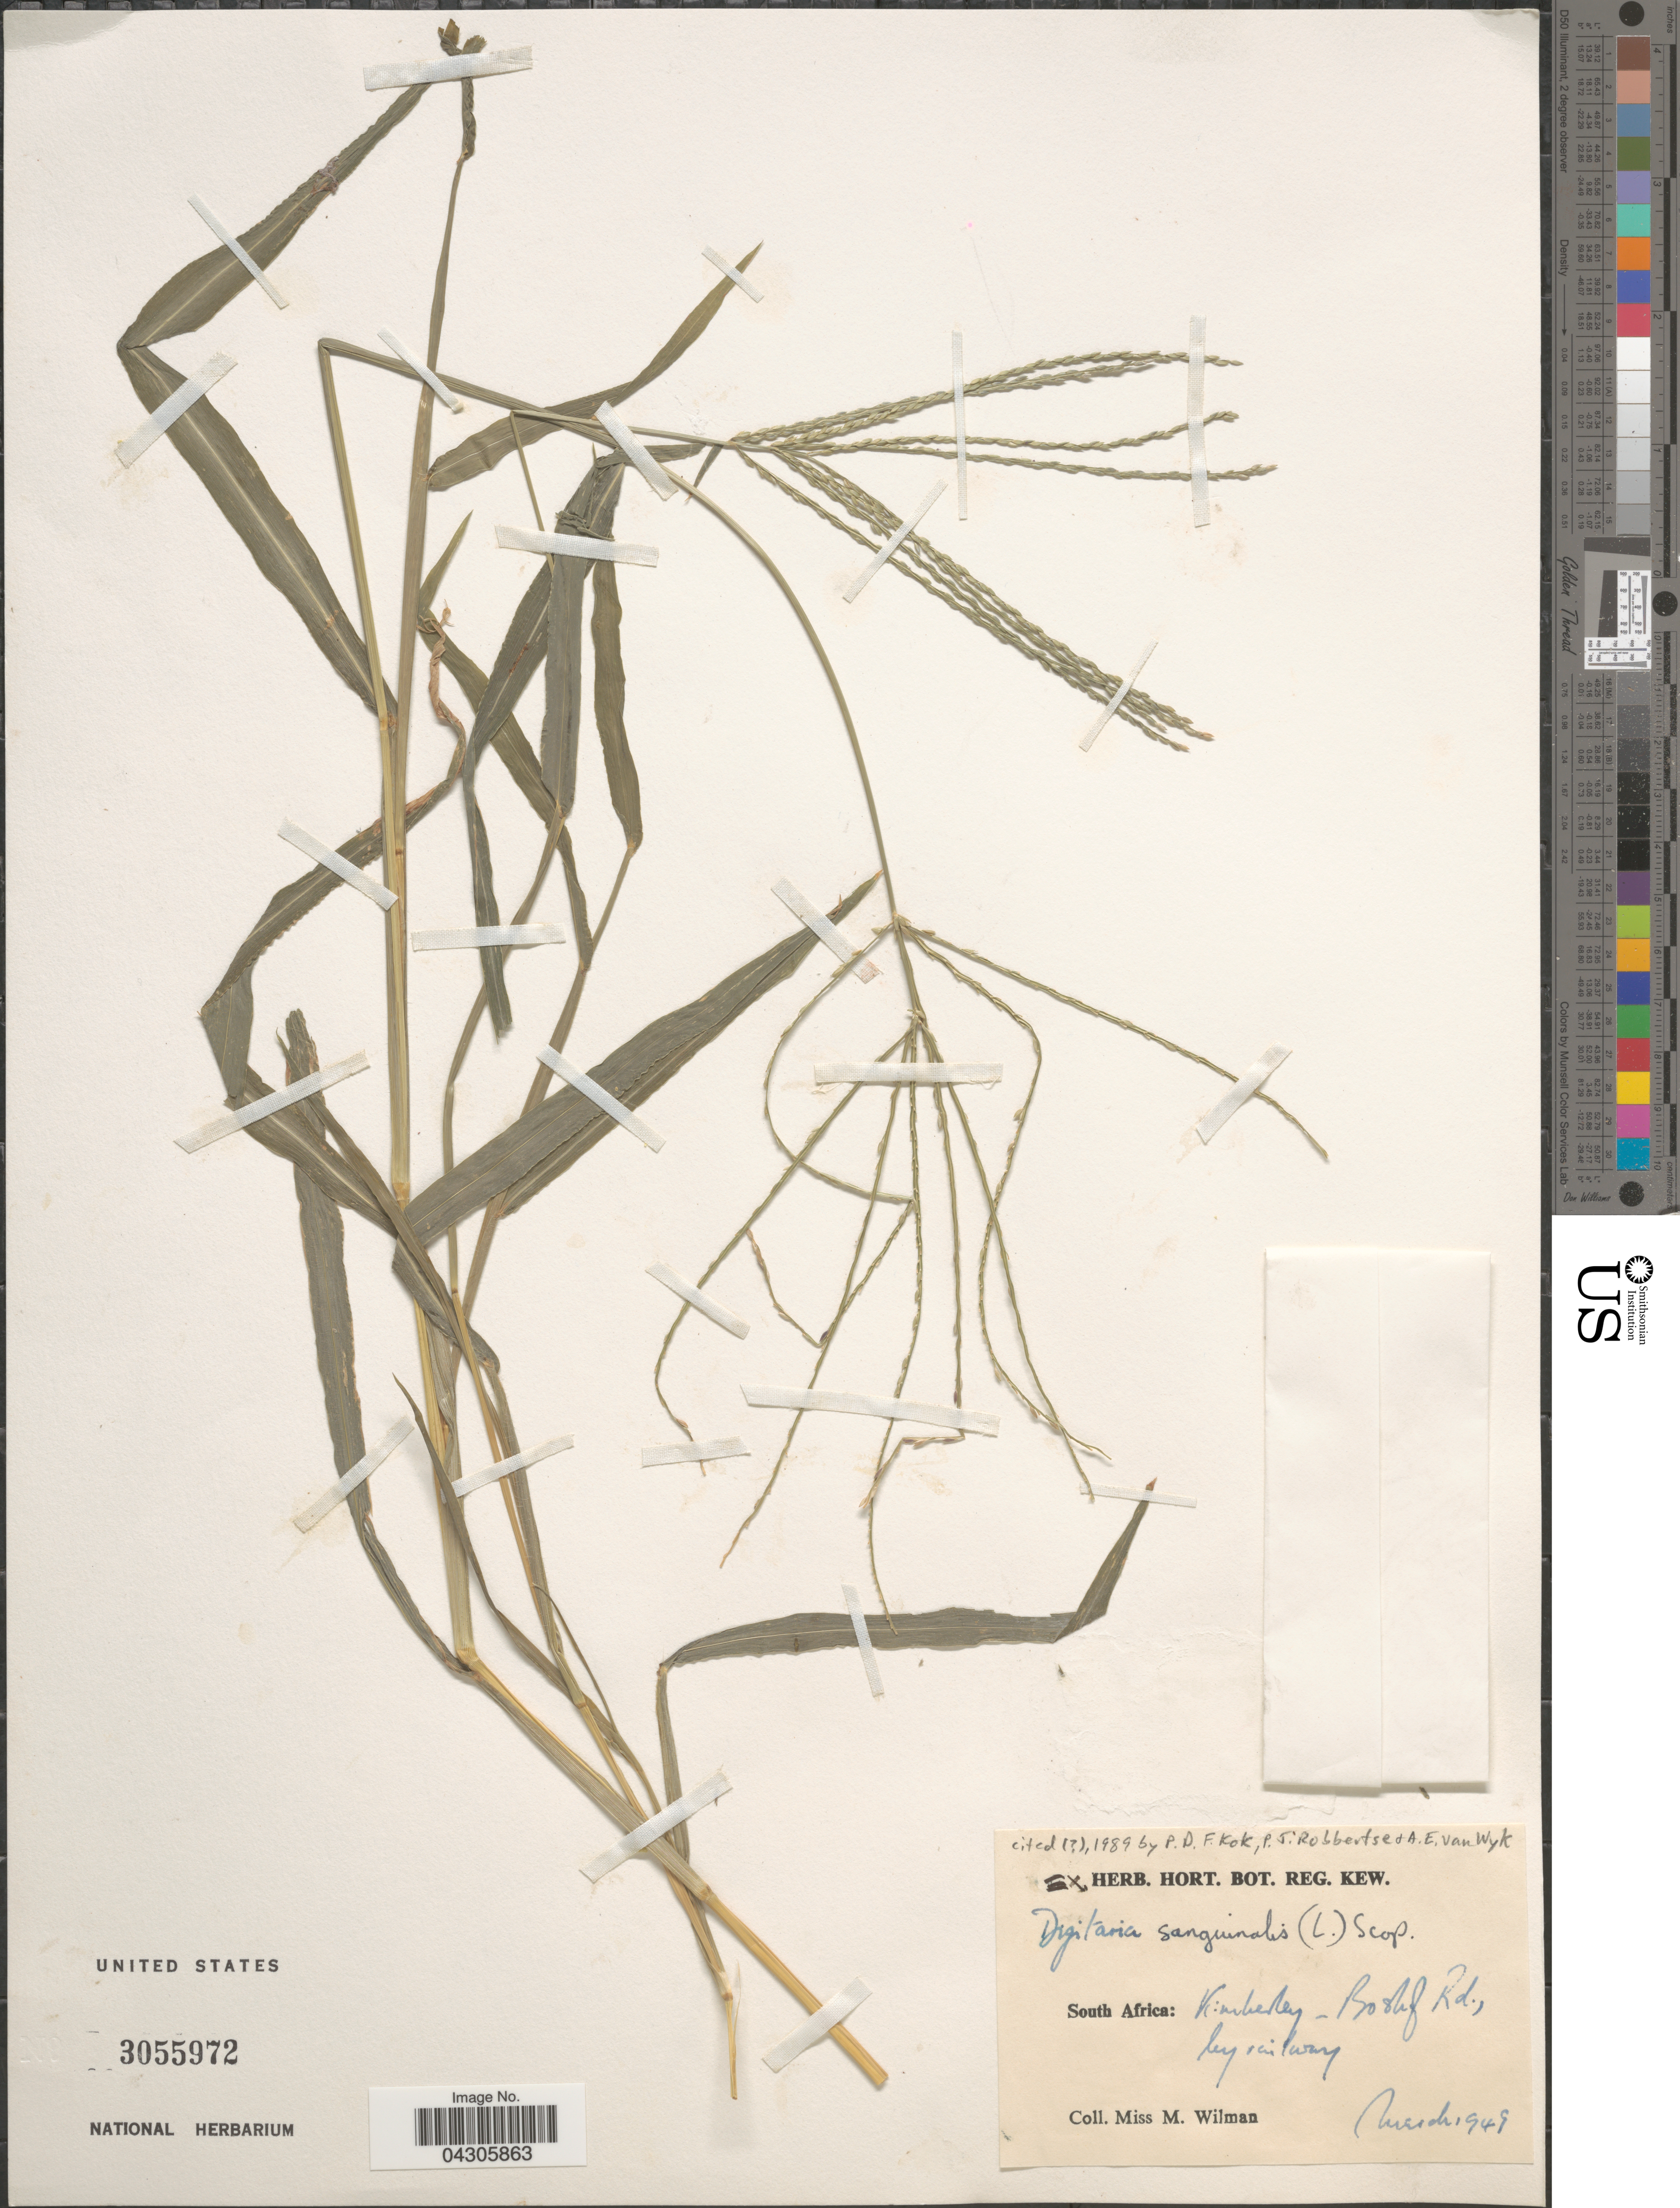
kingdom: Plantae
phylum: Tracheophyta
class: Liliopsida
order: Poales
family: Poaceae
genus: Digitaria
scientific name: Digitaria sanguinalis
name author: (L.) Scop.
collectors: M. Wilman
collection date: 1949-03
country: South Africa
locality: Kimberley- Boslif Rd., by railway.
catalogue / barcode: US 3055972